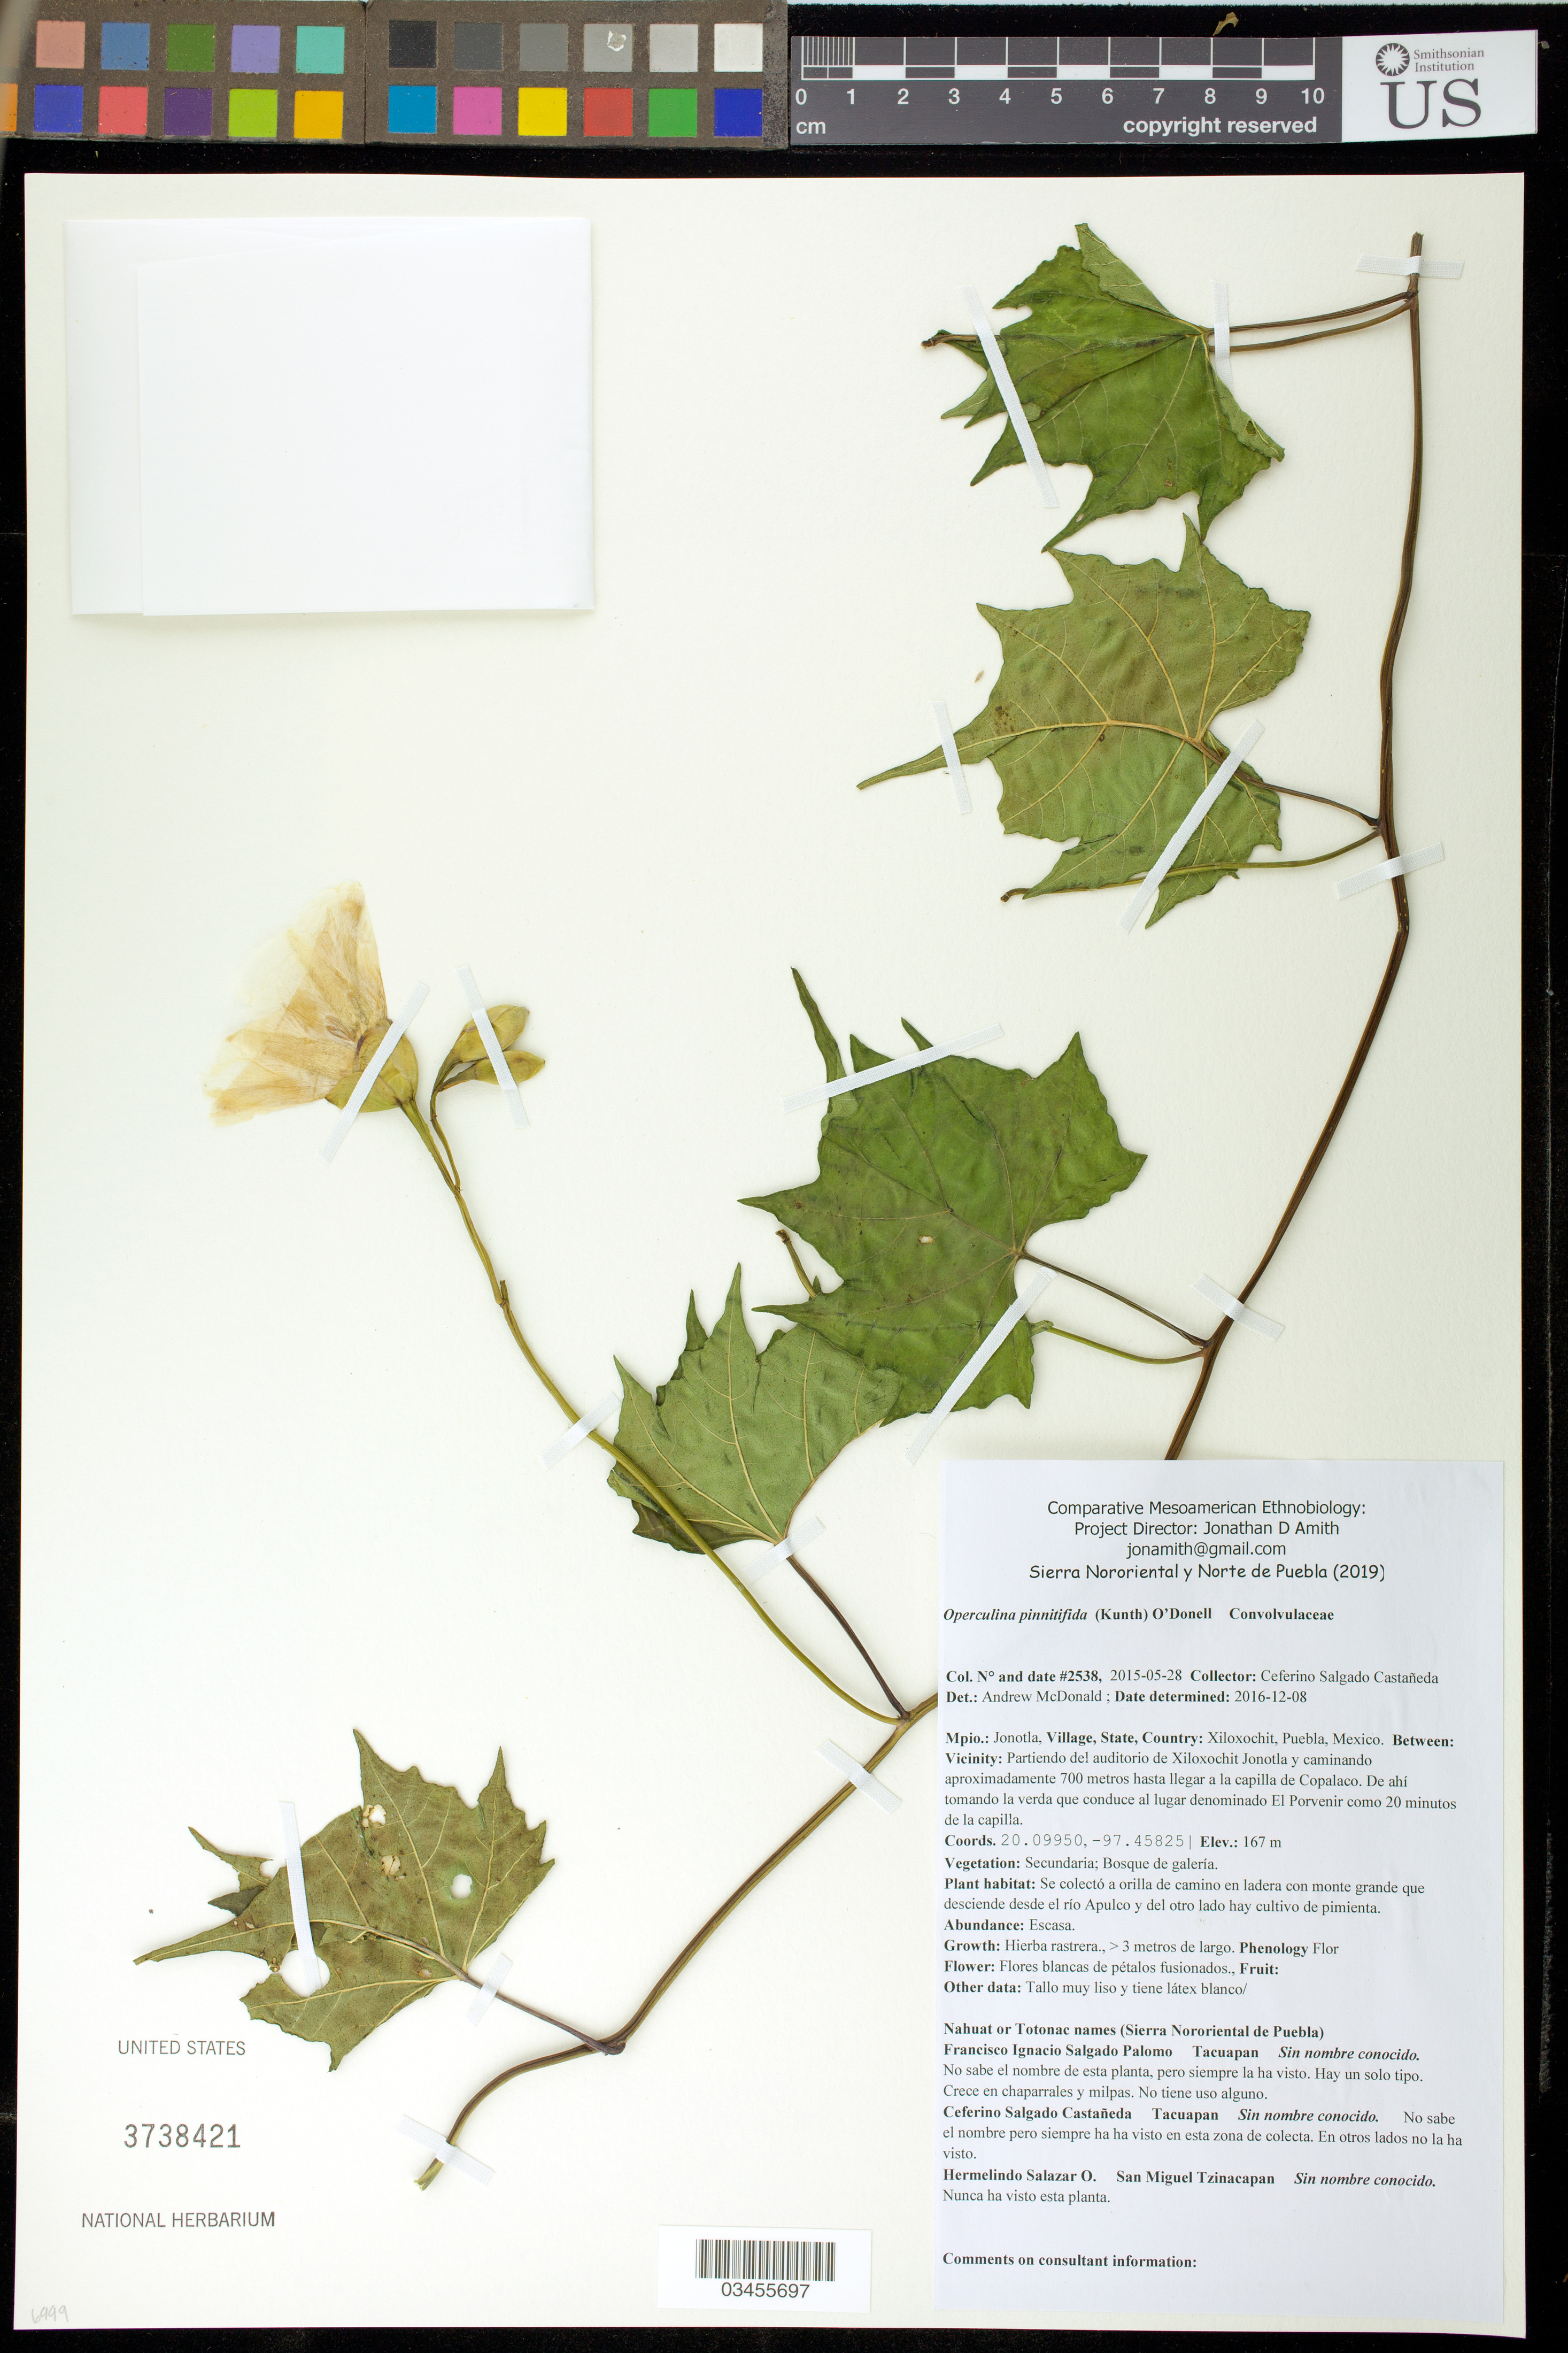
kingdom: Plantae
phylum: Tracheophyta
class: Magnoliopsida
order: Solanales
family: Convolvulaceae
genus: Operculina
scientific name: Operculina pinnatifida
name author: (Kunth) O'Donell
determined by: McDonald, A.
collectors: C. Salgado Castañeda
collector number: CSC_02538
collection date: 2015-05-28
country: México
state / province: Puebla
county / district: Jonotla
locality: Xiloxochit; Partiendo del auditorio de Xiloxochit Jonotla y caminando aproximadamente 700 metros hasta llegar a la capilla de Copalaco. De ahí tomando la vereda que conduce al lugar denominado El Porvenir como 20 minutos de la ca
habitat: Bosque de galería | Se colectó a orilla de camino en ladera con monte grande que desciende desde el río Apulco y del otro lado hay cultivo de pimienta.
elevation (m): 167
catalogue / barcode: US 3738421